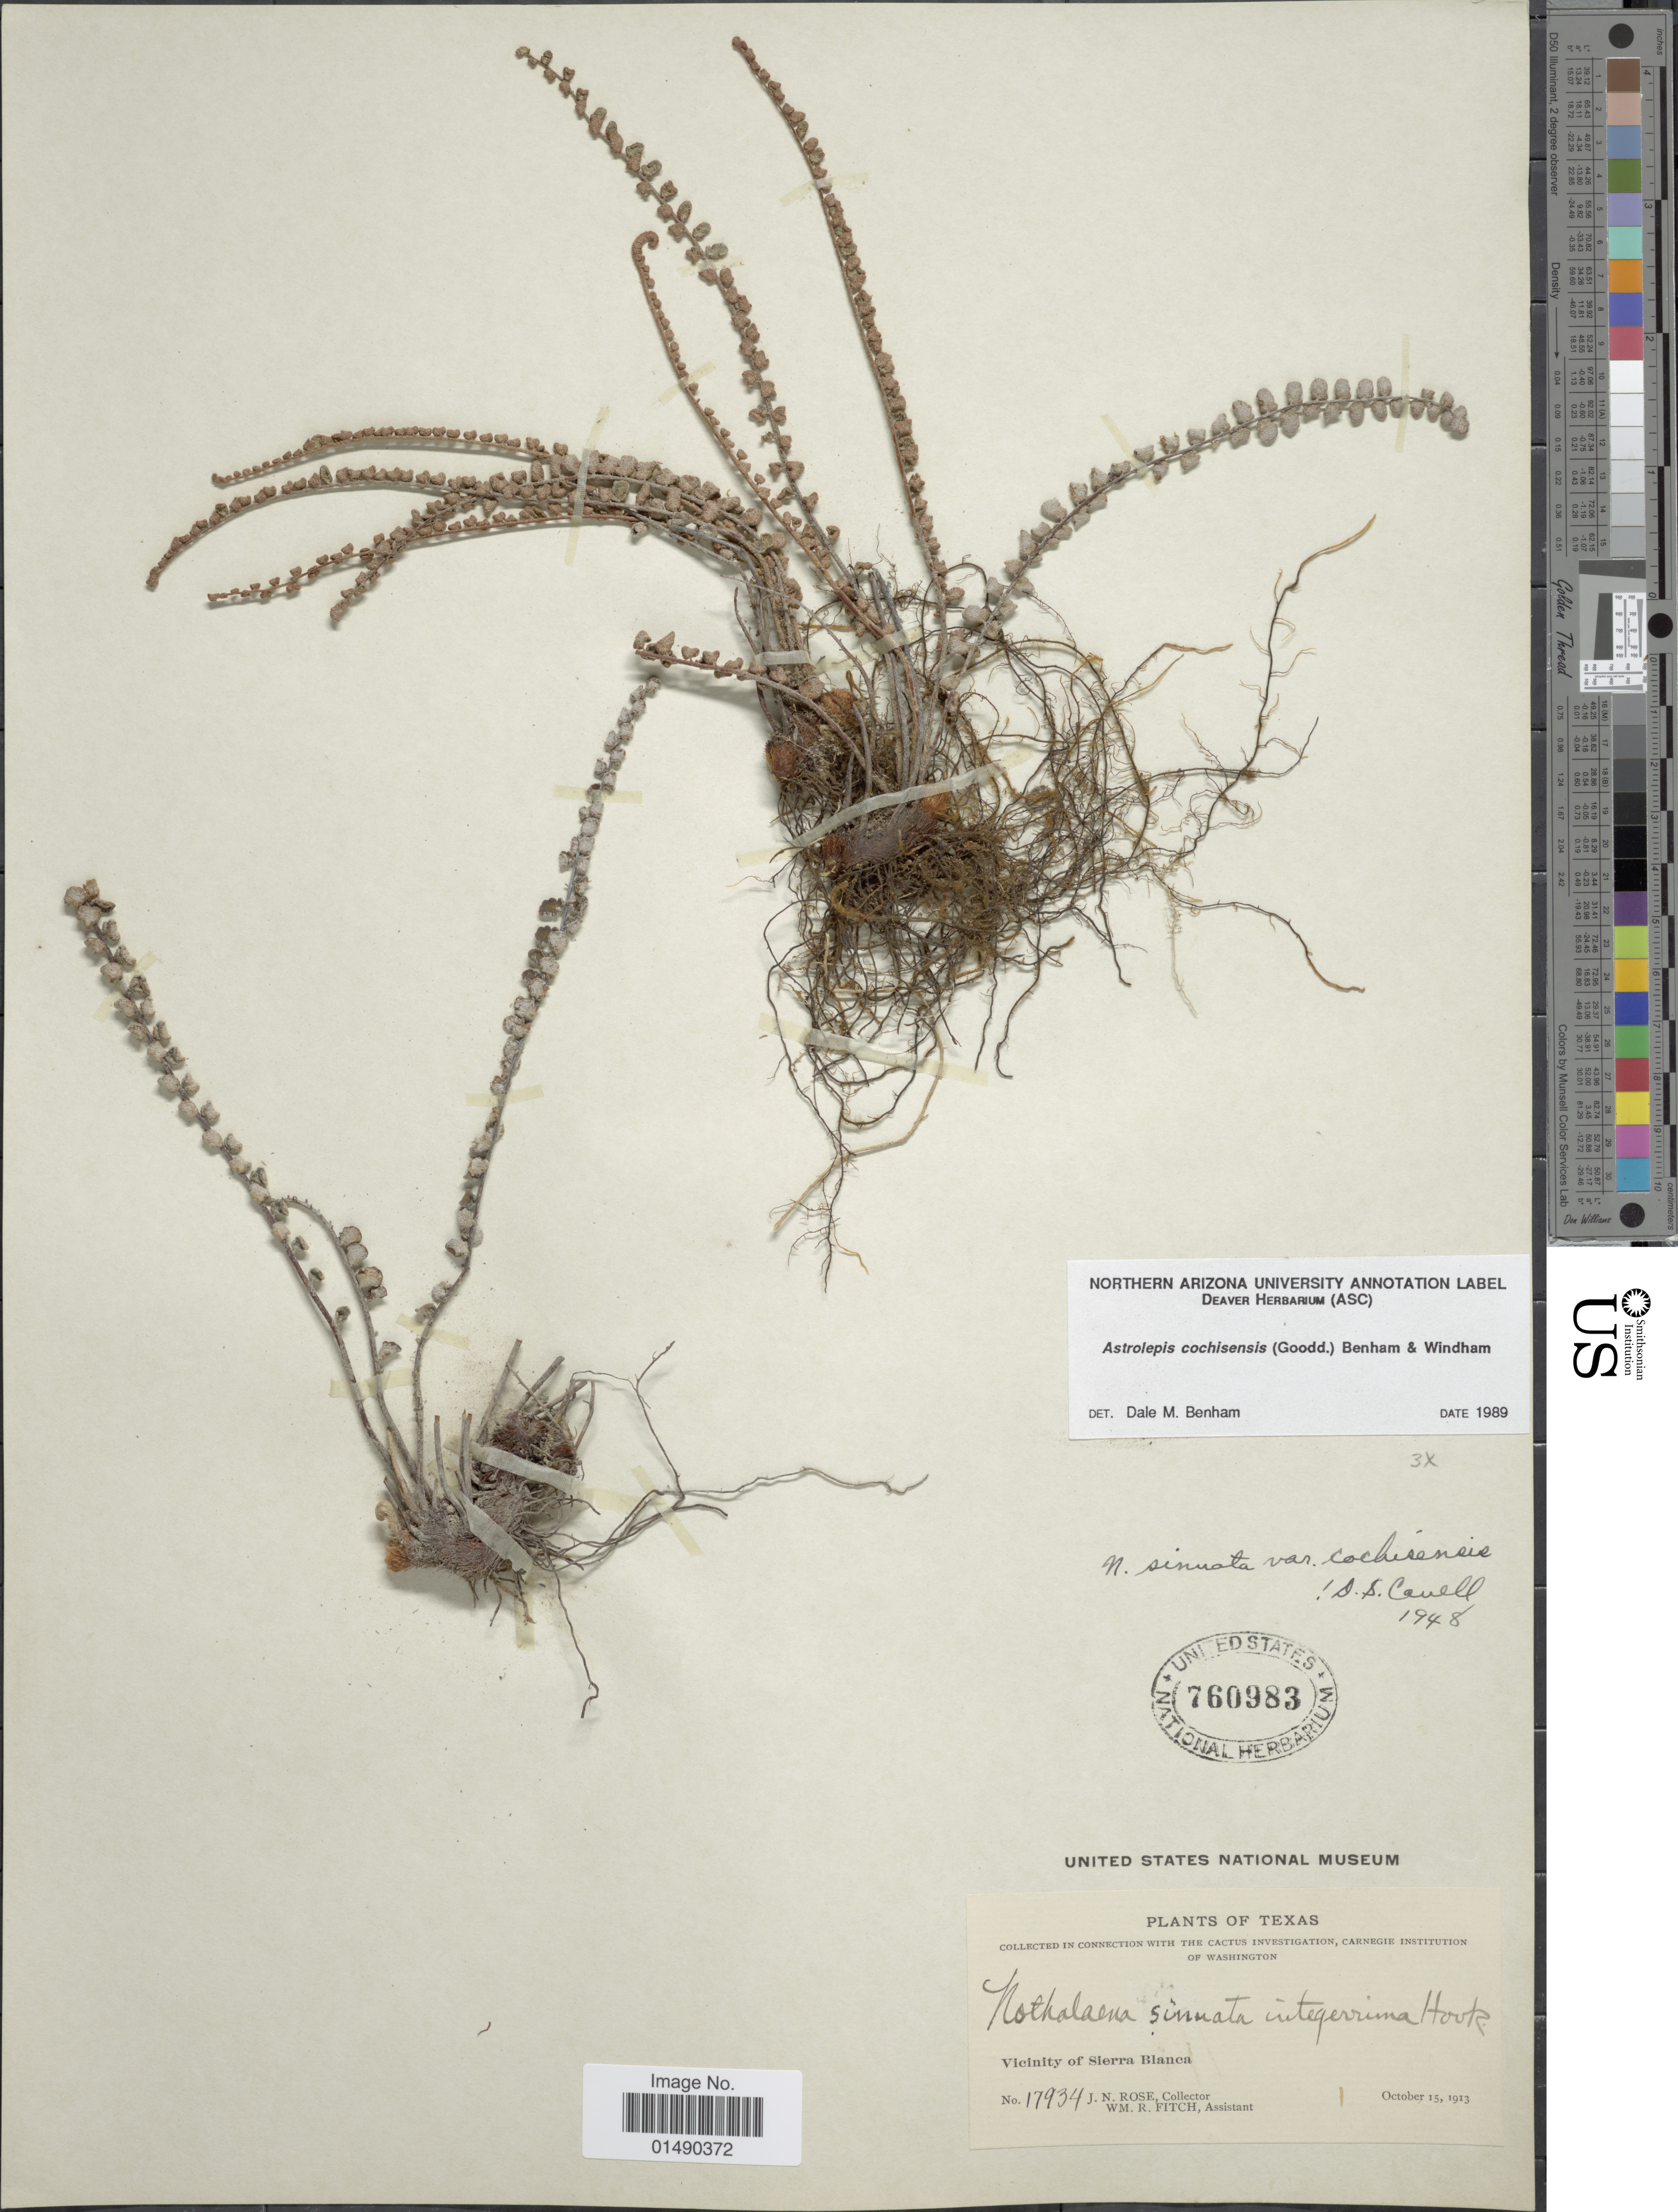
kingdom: Plantae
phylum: Tracheophyta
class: Polypodiopsida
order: Polypodiales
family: Pteridaceae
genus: Astrolepis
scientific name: Astrolepis cochisensis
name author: (C.O. Goodd.) D.M. Benham & Windham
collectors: J. N. Rose & W. R. Fitch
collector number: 17934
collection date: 1913-10-15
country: United States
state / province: Texas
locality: Vicinity of Sierra Blanca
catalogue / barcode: US 760983